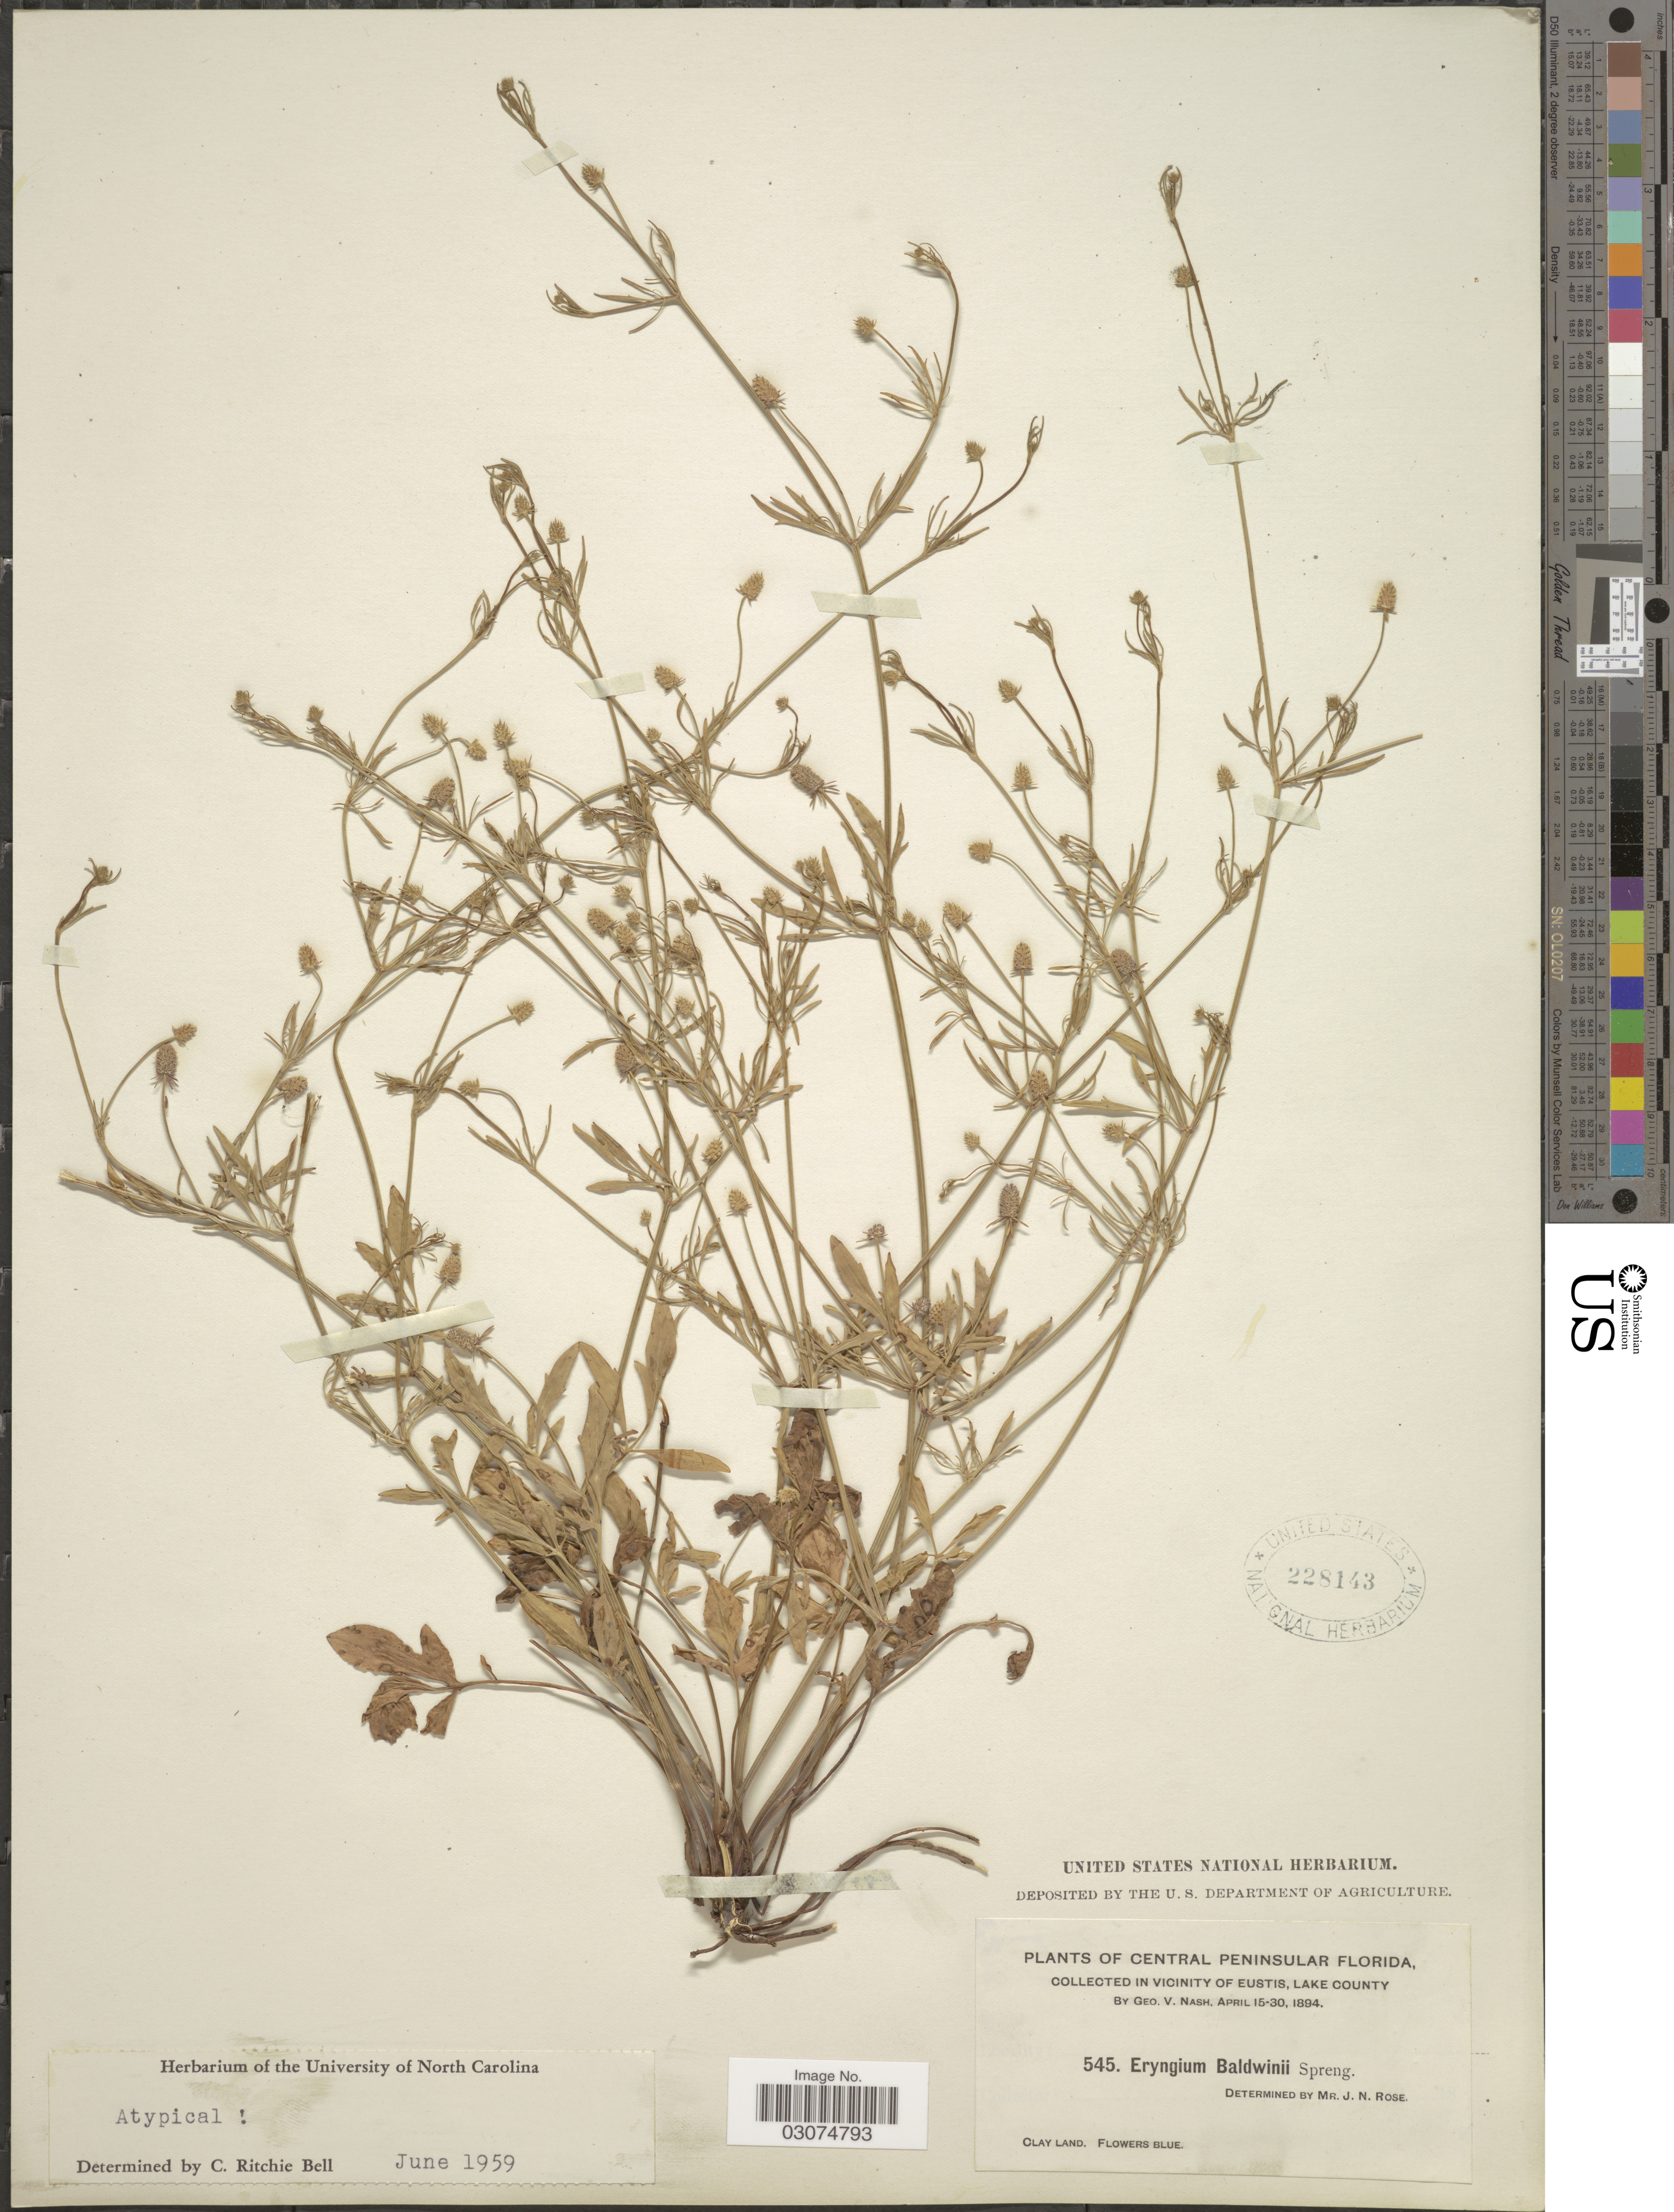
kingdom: Plantae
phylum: Tracheophyta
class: Magnoliopsida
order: Apiales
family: Apiaceae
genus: Eryngium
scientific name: Eryngium baldwinii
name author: Spreng.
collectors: G. V. Nash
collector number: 545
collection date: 1894-04-15/1894-04-30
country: United States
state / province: Florida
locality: Central Peninsular Florida. In vicinity of Eustis, Lake County. Clay Land.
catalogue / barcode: US 228143